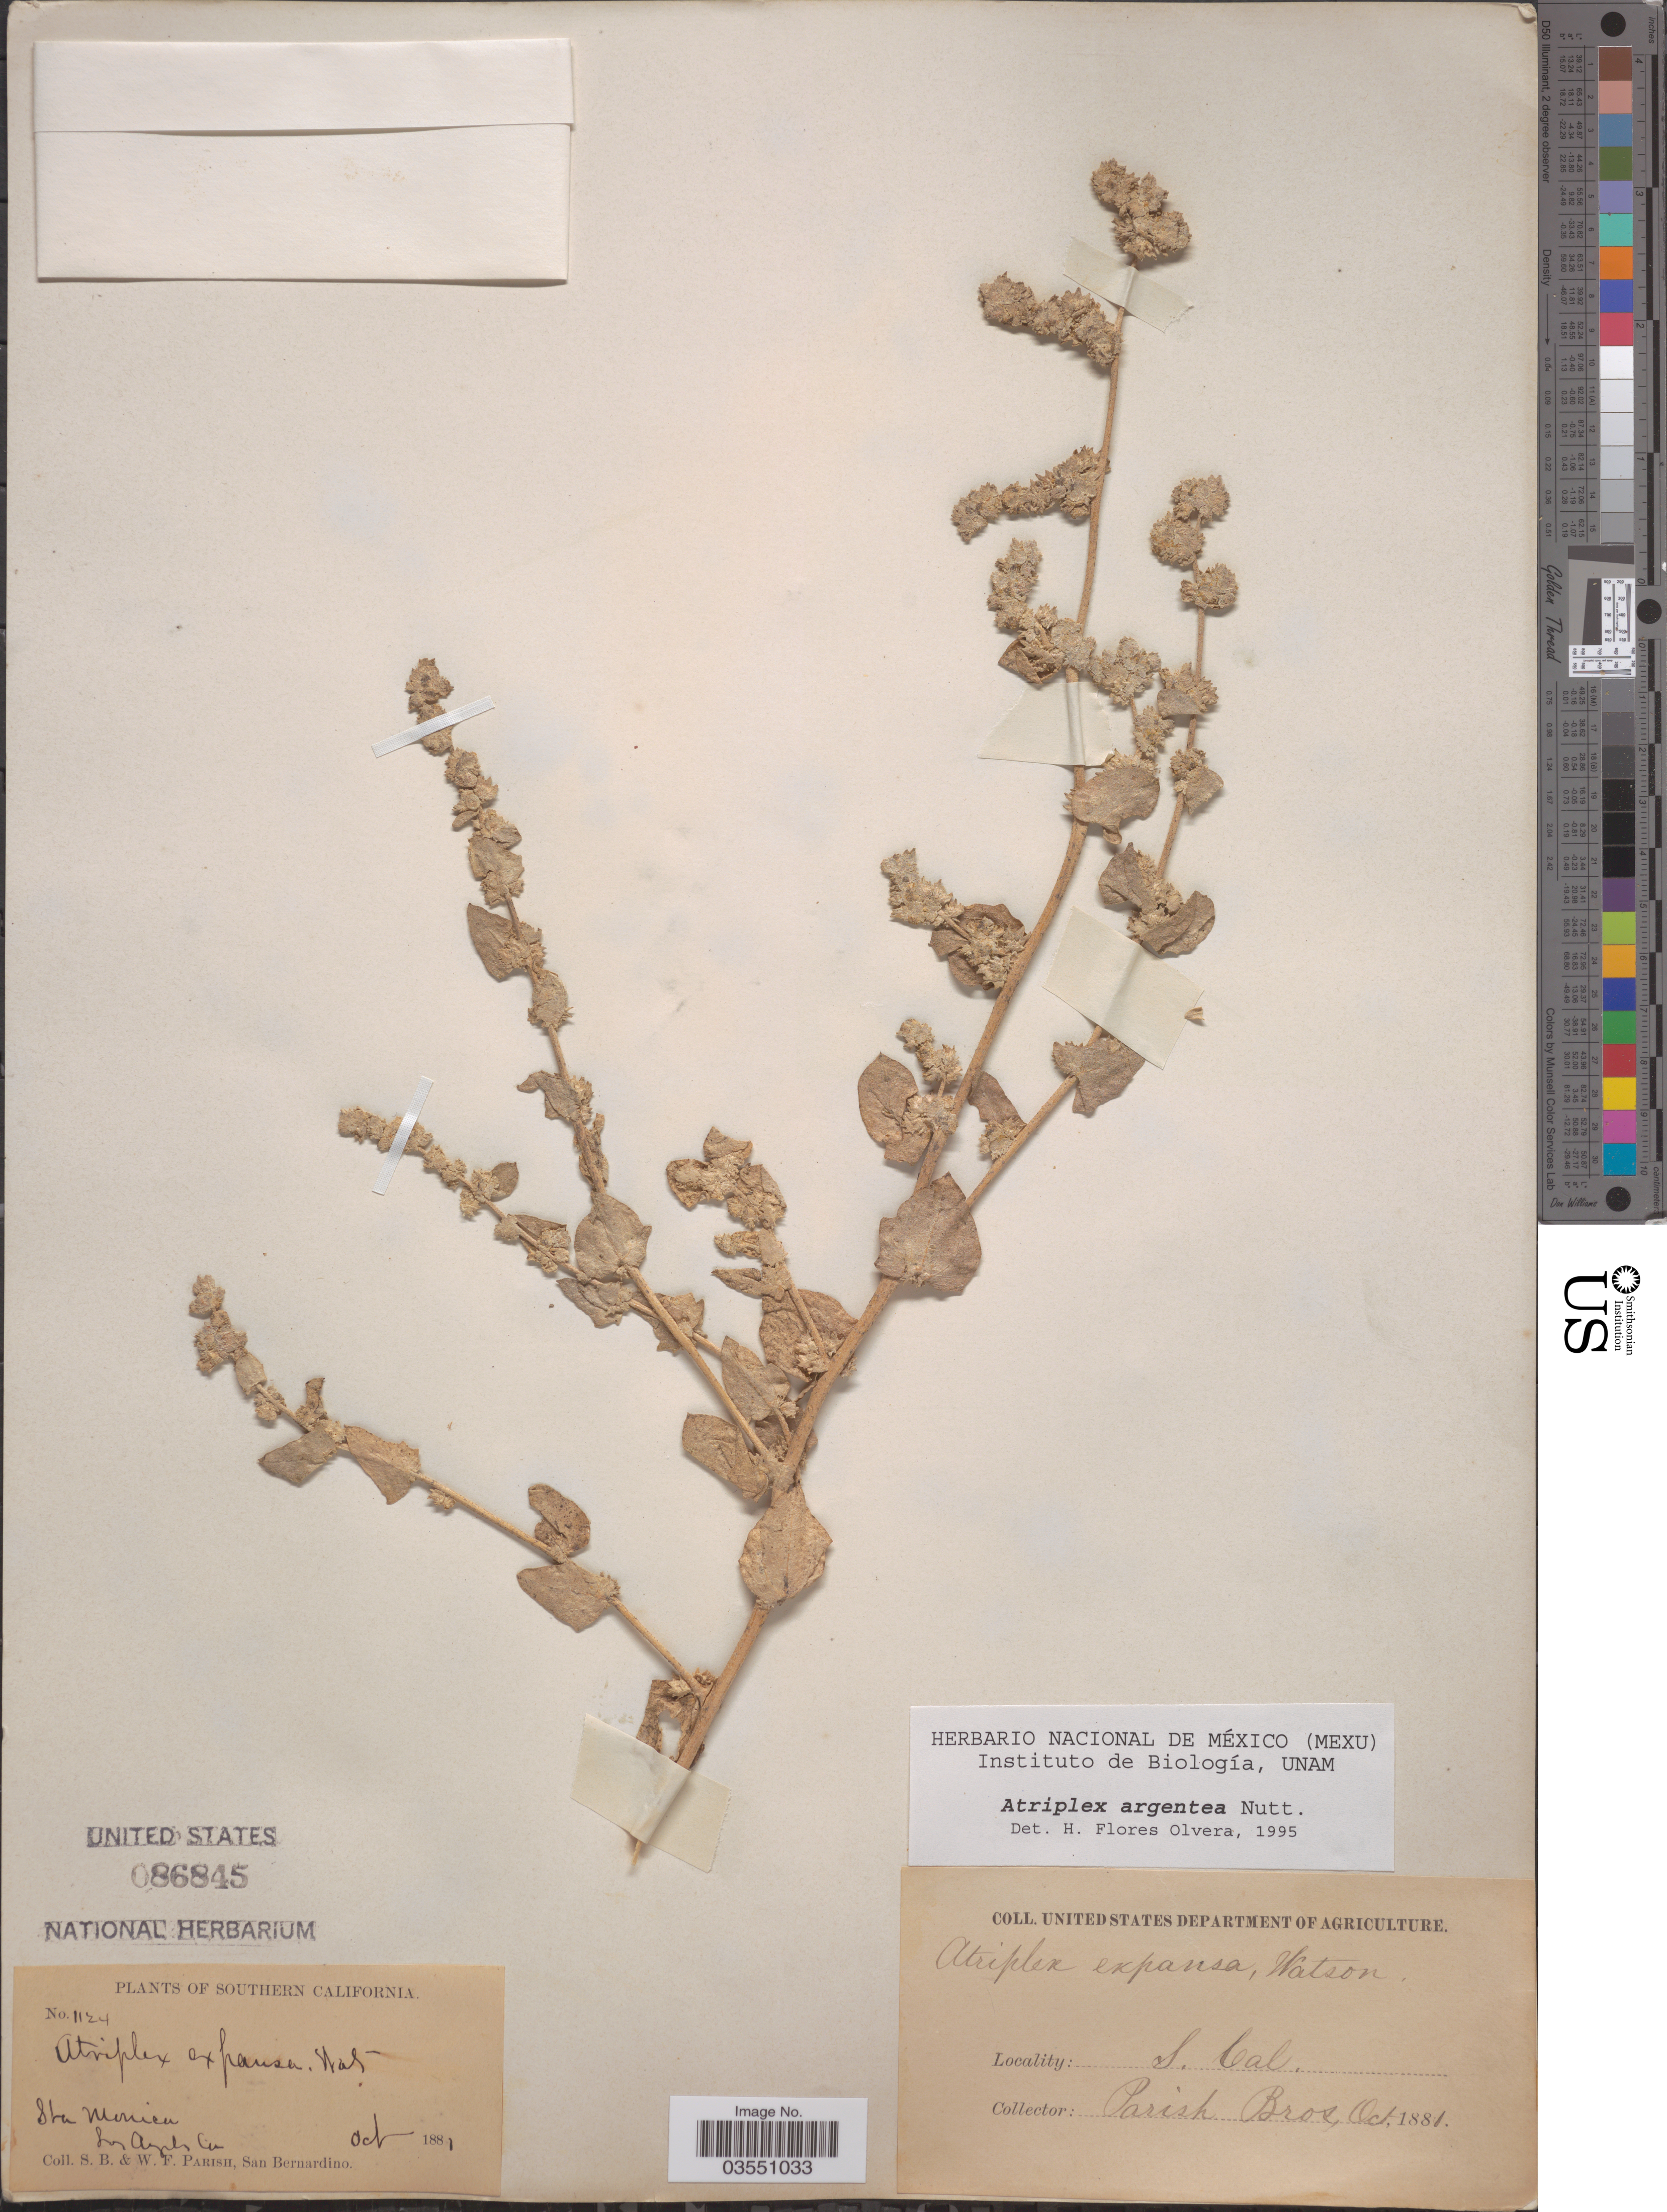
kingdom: Plantae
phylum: Tracheophyta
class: Magnoliopsida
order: Caryophyllales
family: Amaranthaceae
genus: Atriplex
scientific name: Atriplex argentea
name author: Nutt.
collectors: S. B. Parish & W. F. Parish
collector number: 1124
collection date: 1881-10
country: United States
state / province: California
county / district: Los Angeles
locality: Southern California. Sta Monica. Los Angeles Co.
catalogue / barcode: US 86845